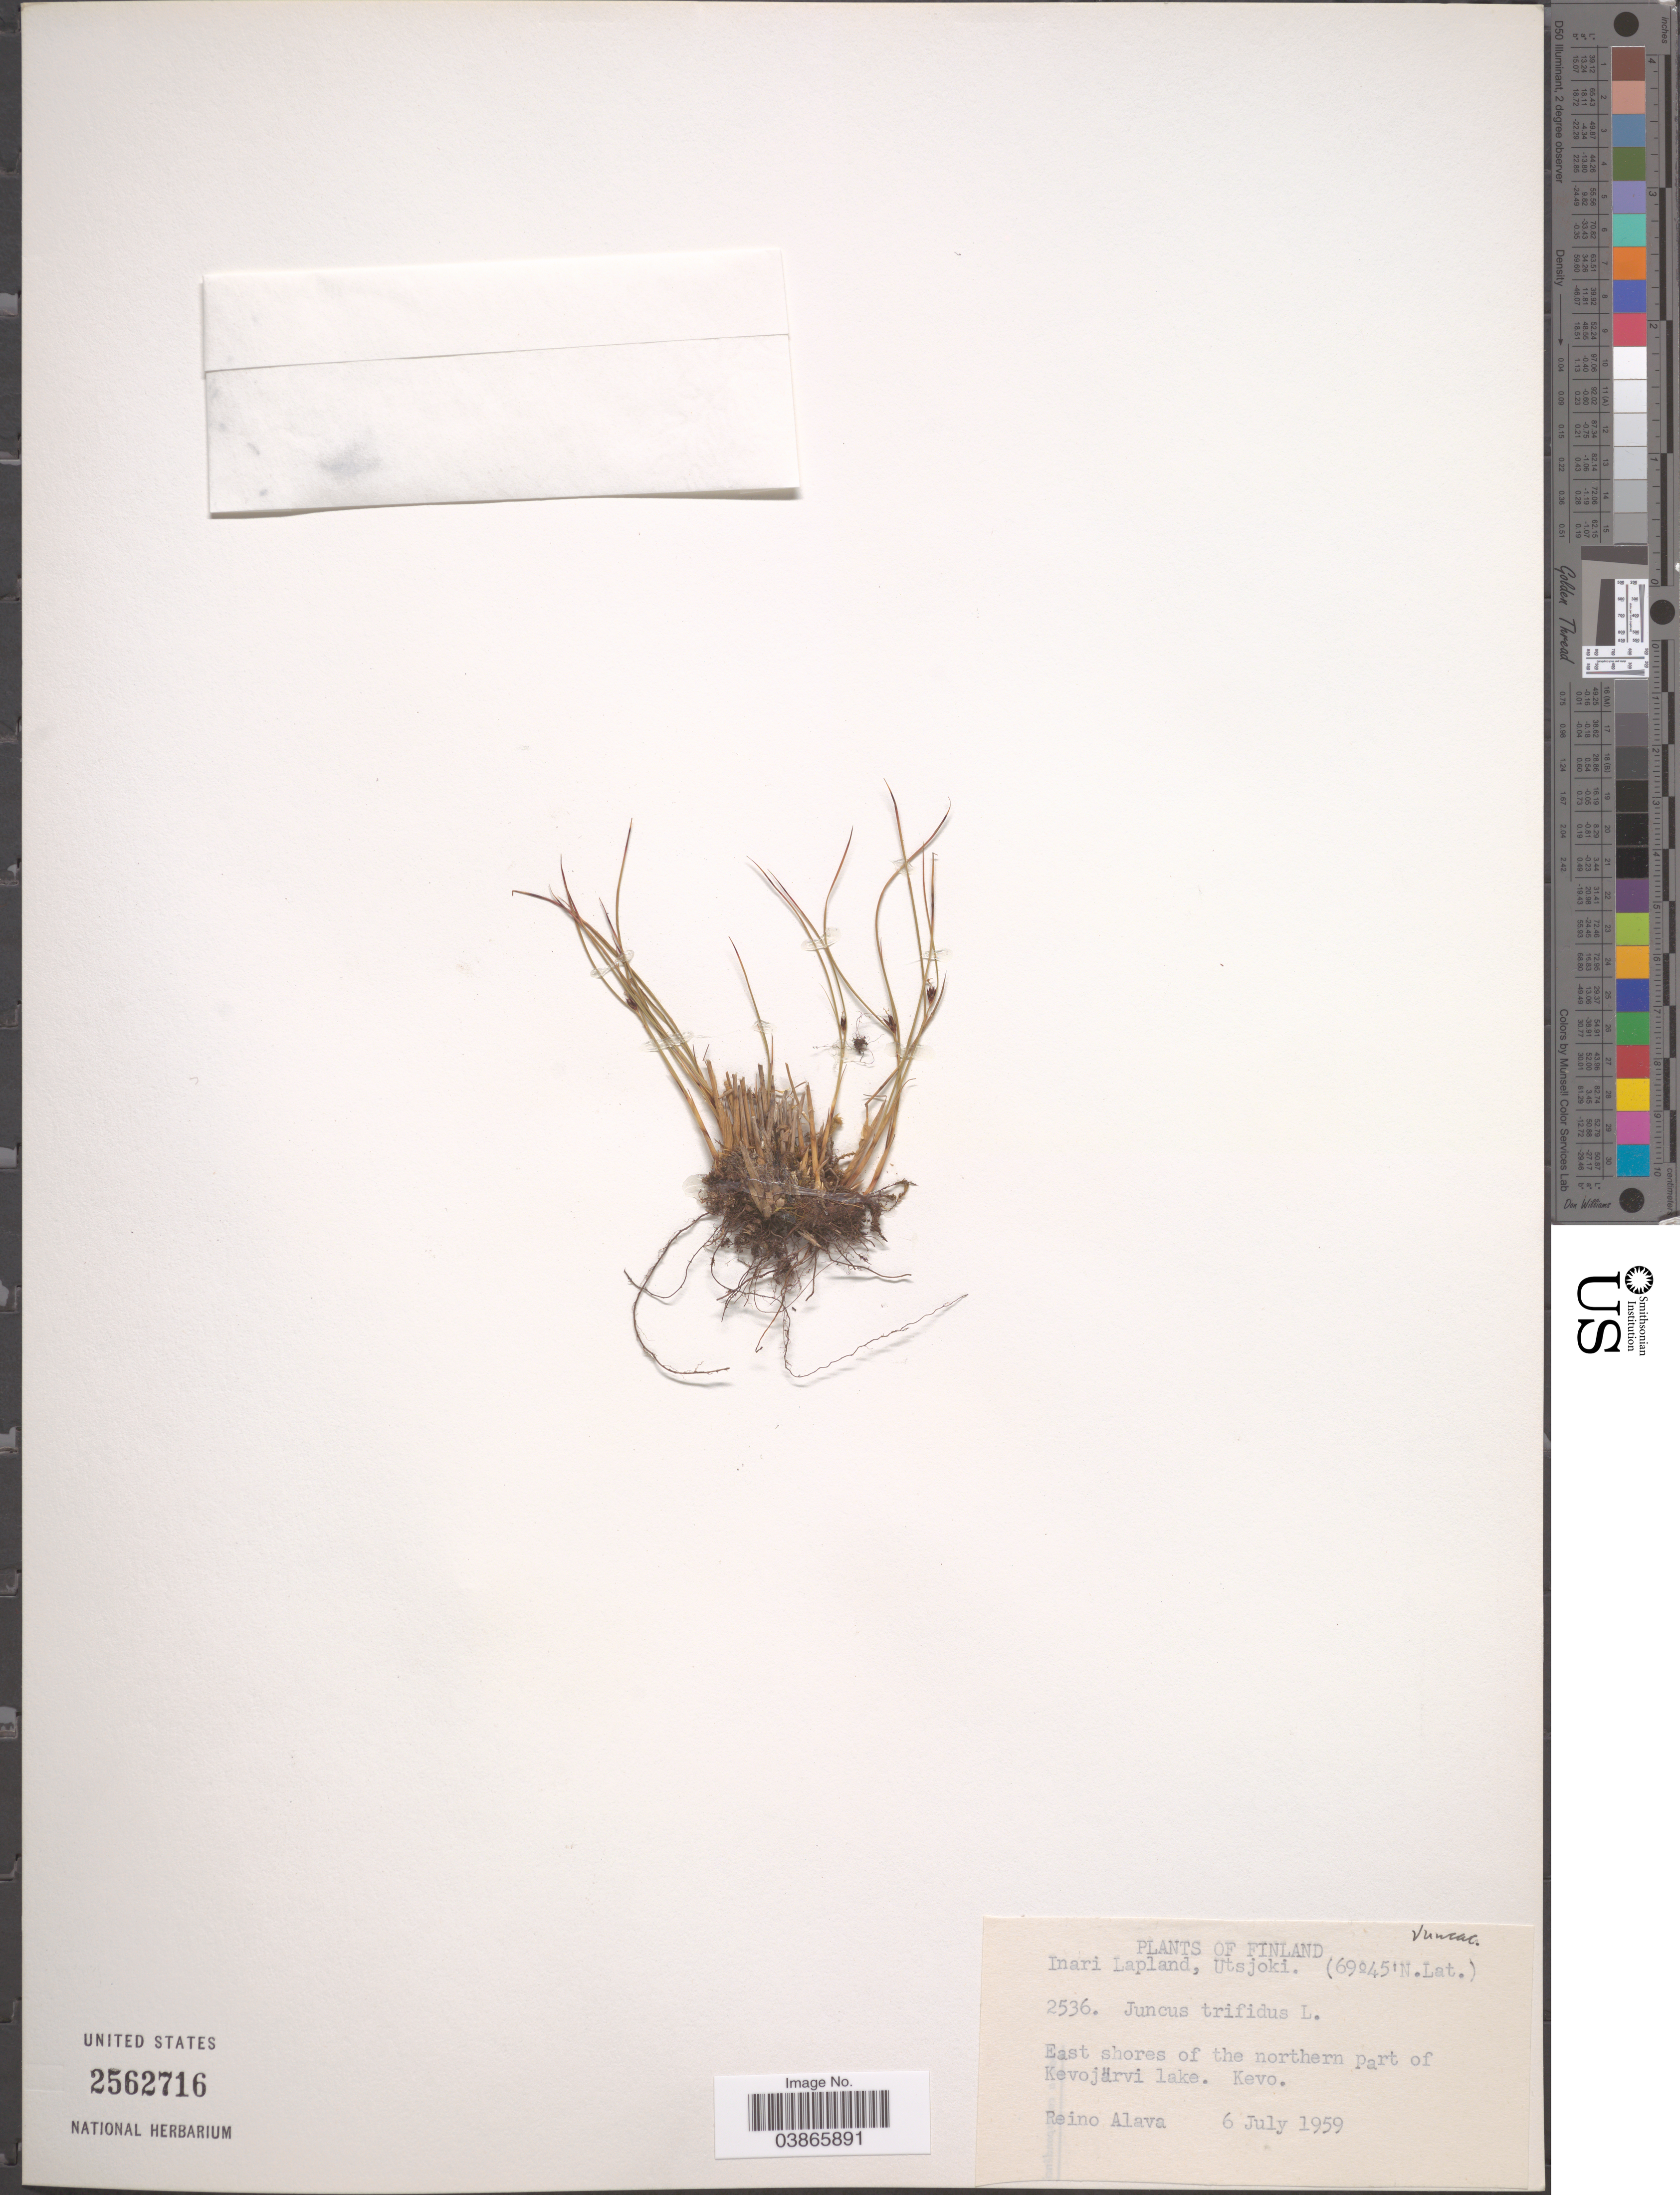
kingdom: Plantae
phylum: Tracheophyta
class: Liliopsida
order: Poales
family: Juncaceae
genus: Juncus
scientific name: Juncus trifidus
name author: L.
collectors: R. O. Alava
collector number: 2536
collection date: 1959-07-06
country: Finland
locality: Inari Lapland, Utsjoki. East shores of the northern part of Kevojärvi lake. Kevo.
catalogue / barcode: US 2562716